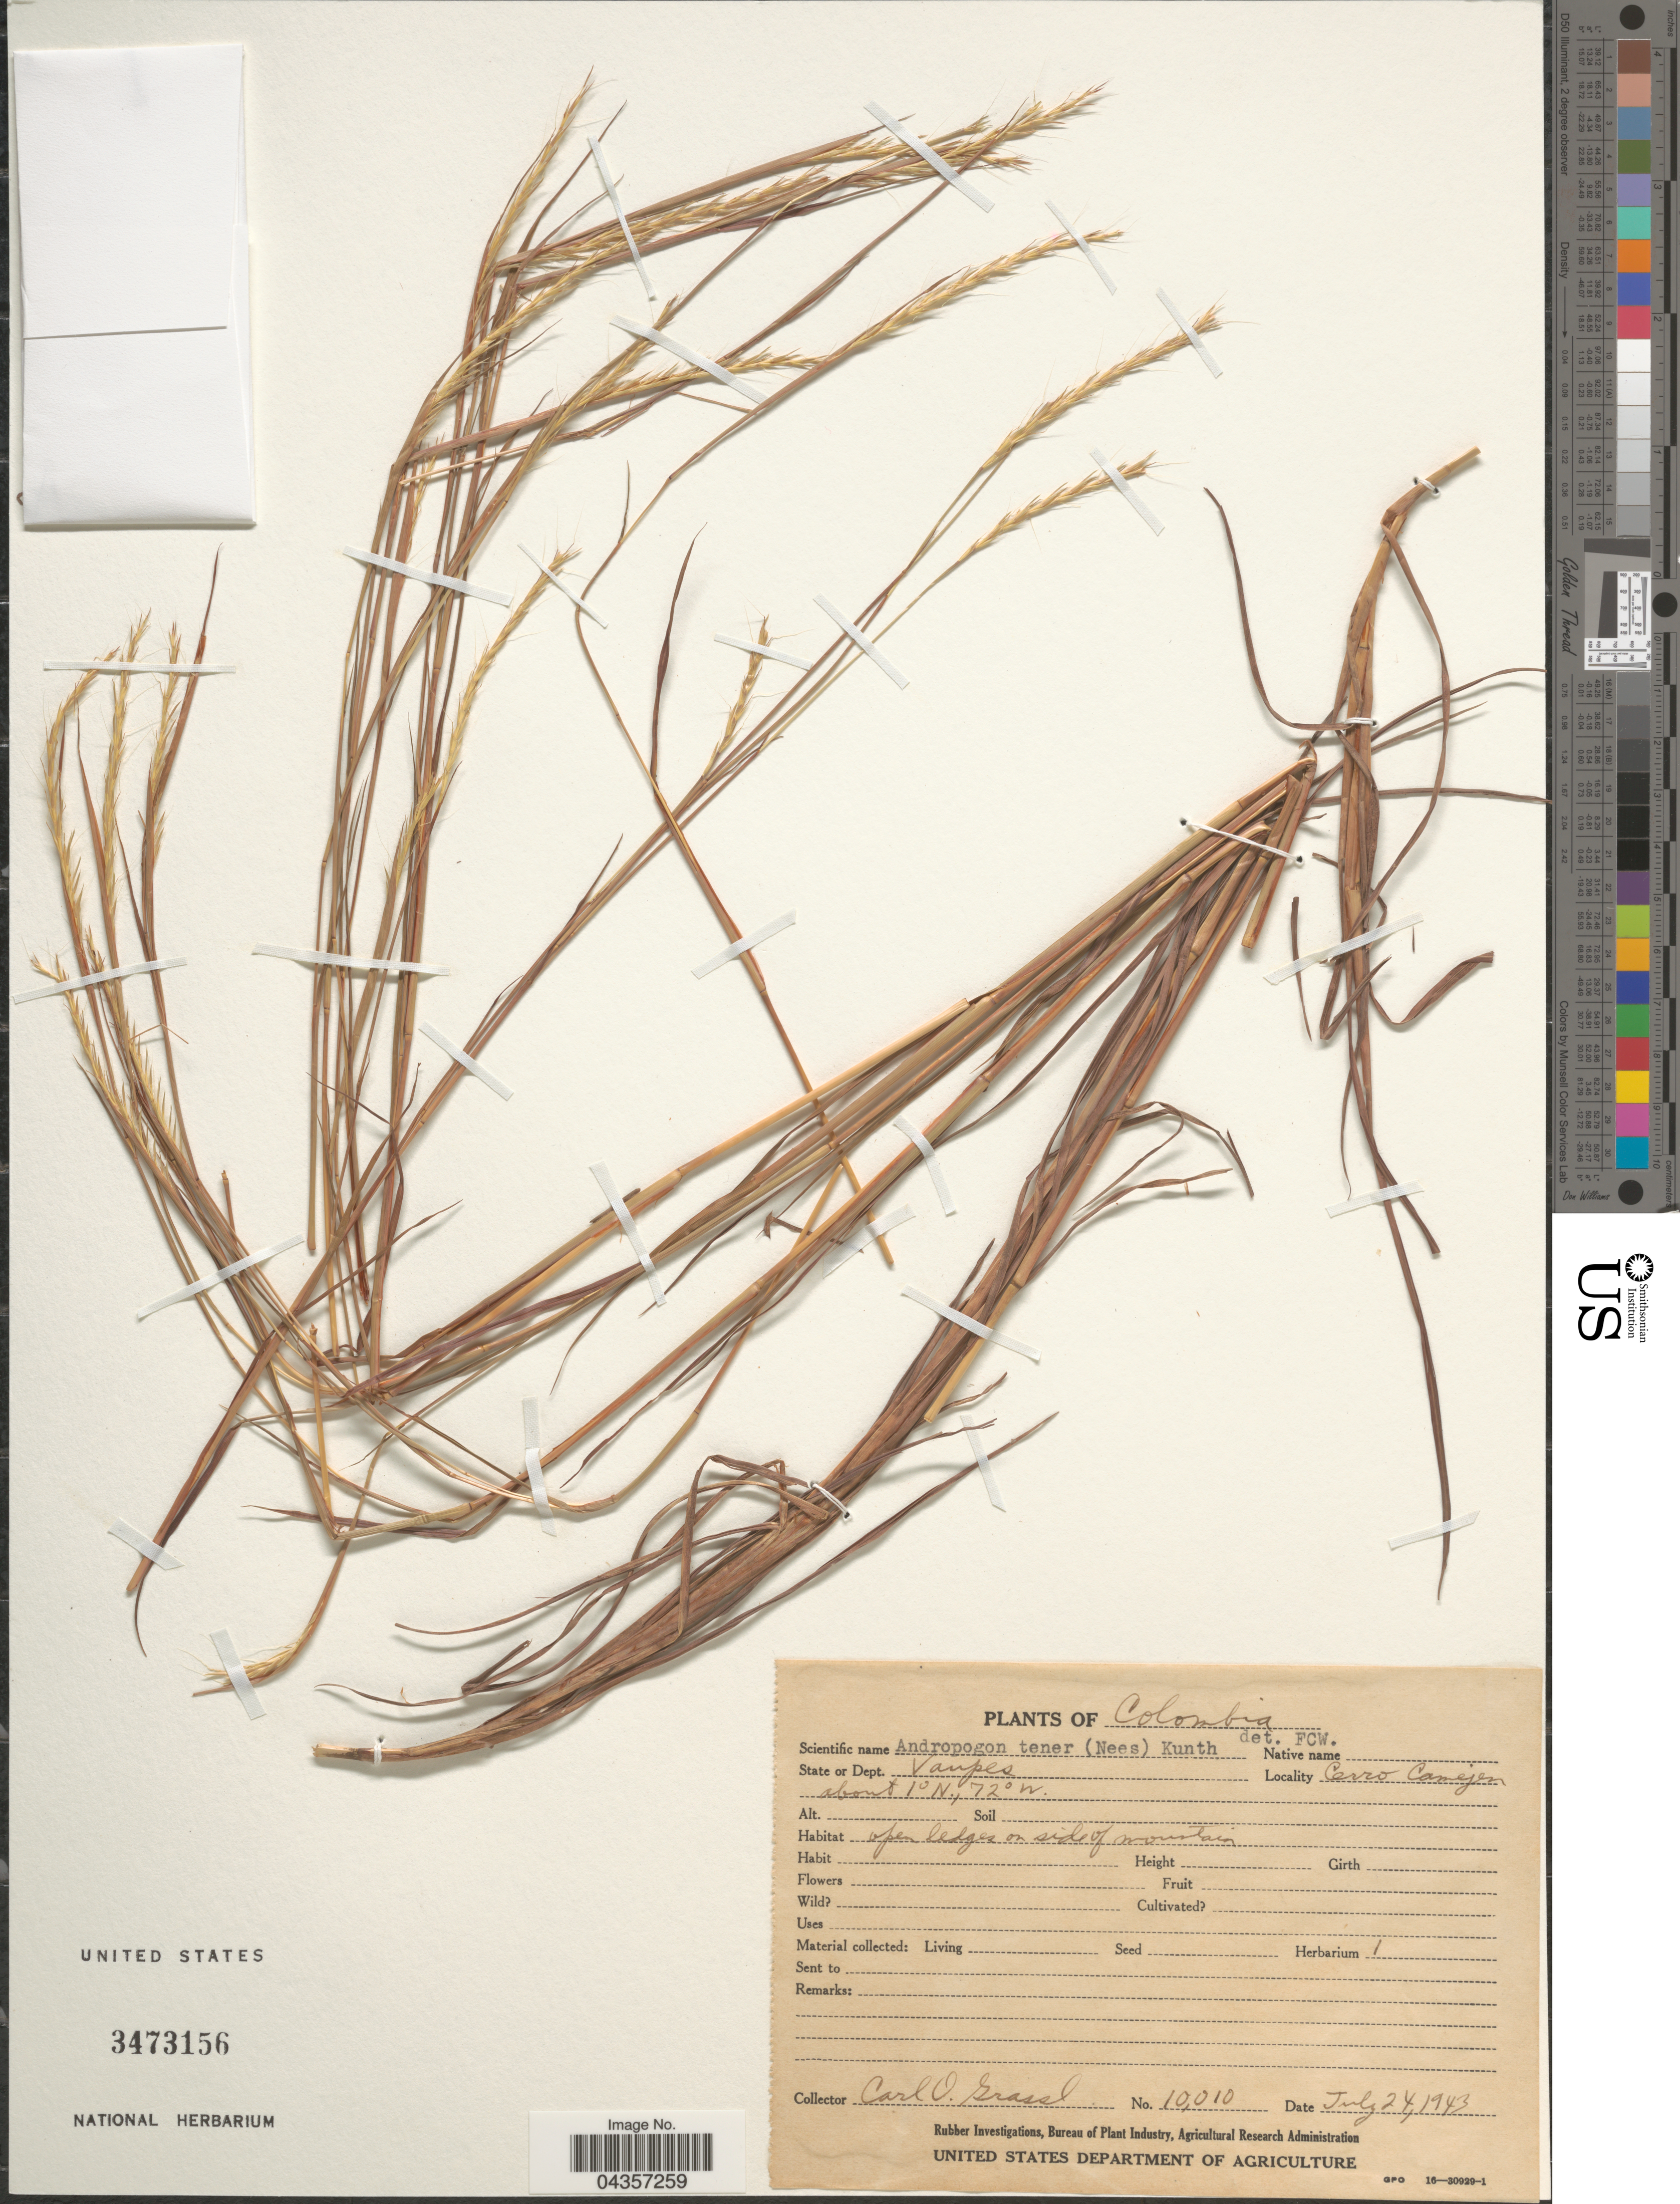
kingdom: Plantae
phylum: Tracheophyta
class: Liliopsida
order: Poales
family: Poaceae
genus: Schizachyrium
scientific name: Schizachyrium tenerum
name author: Nees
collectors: C. Grassl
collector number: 10010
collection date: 1943-07-24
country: Colombia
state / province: Vaupés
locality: Dept. Vaupes. Cerro Camejen.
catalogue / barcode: US 3473156